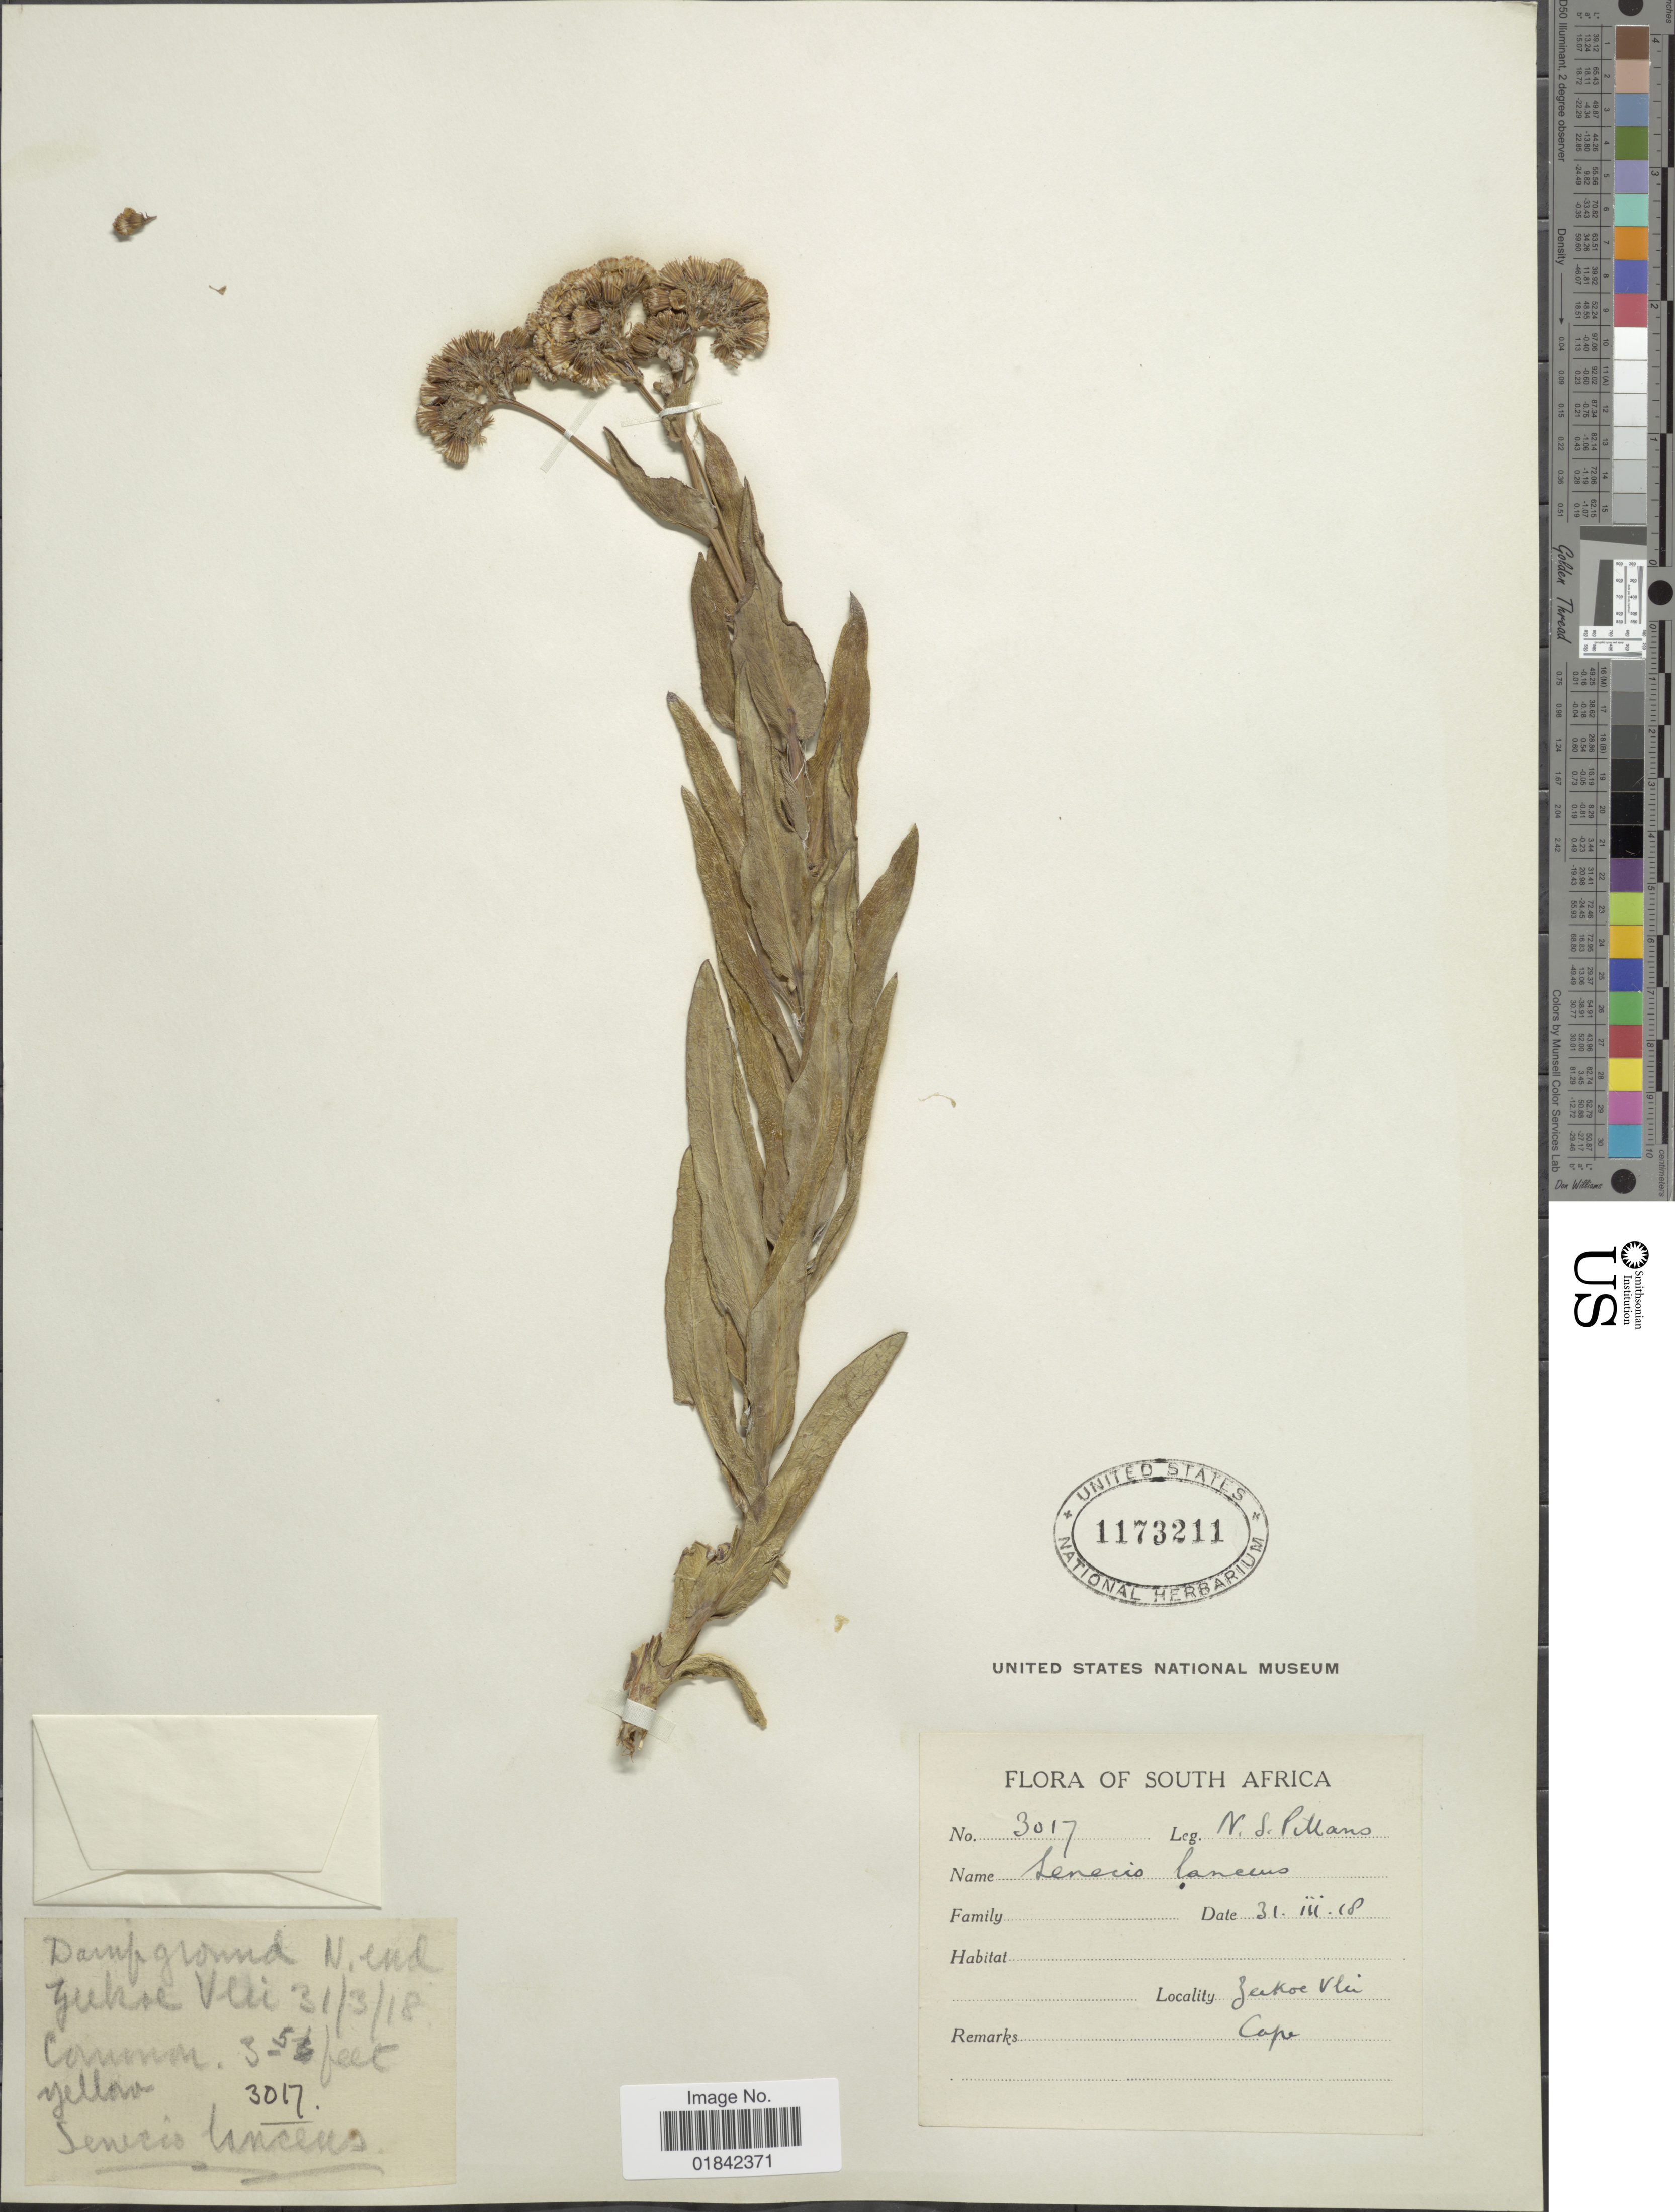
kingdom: Plantae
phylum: Tracheophyta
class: Magnoliopsida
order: Asterales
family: Asteraceae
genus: Senecio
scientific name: Senecio lanceus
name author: Aiton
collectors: N. S. Pillans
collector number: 3017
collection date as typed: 18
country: South Africa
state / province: Western Cape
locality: Zukoe Vlei, Cape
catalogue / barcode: US 1173211